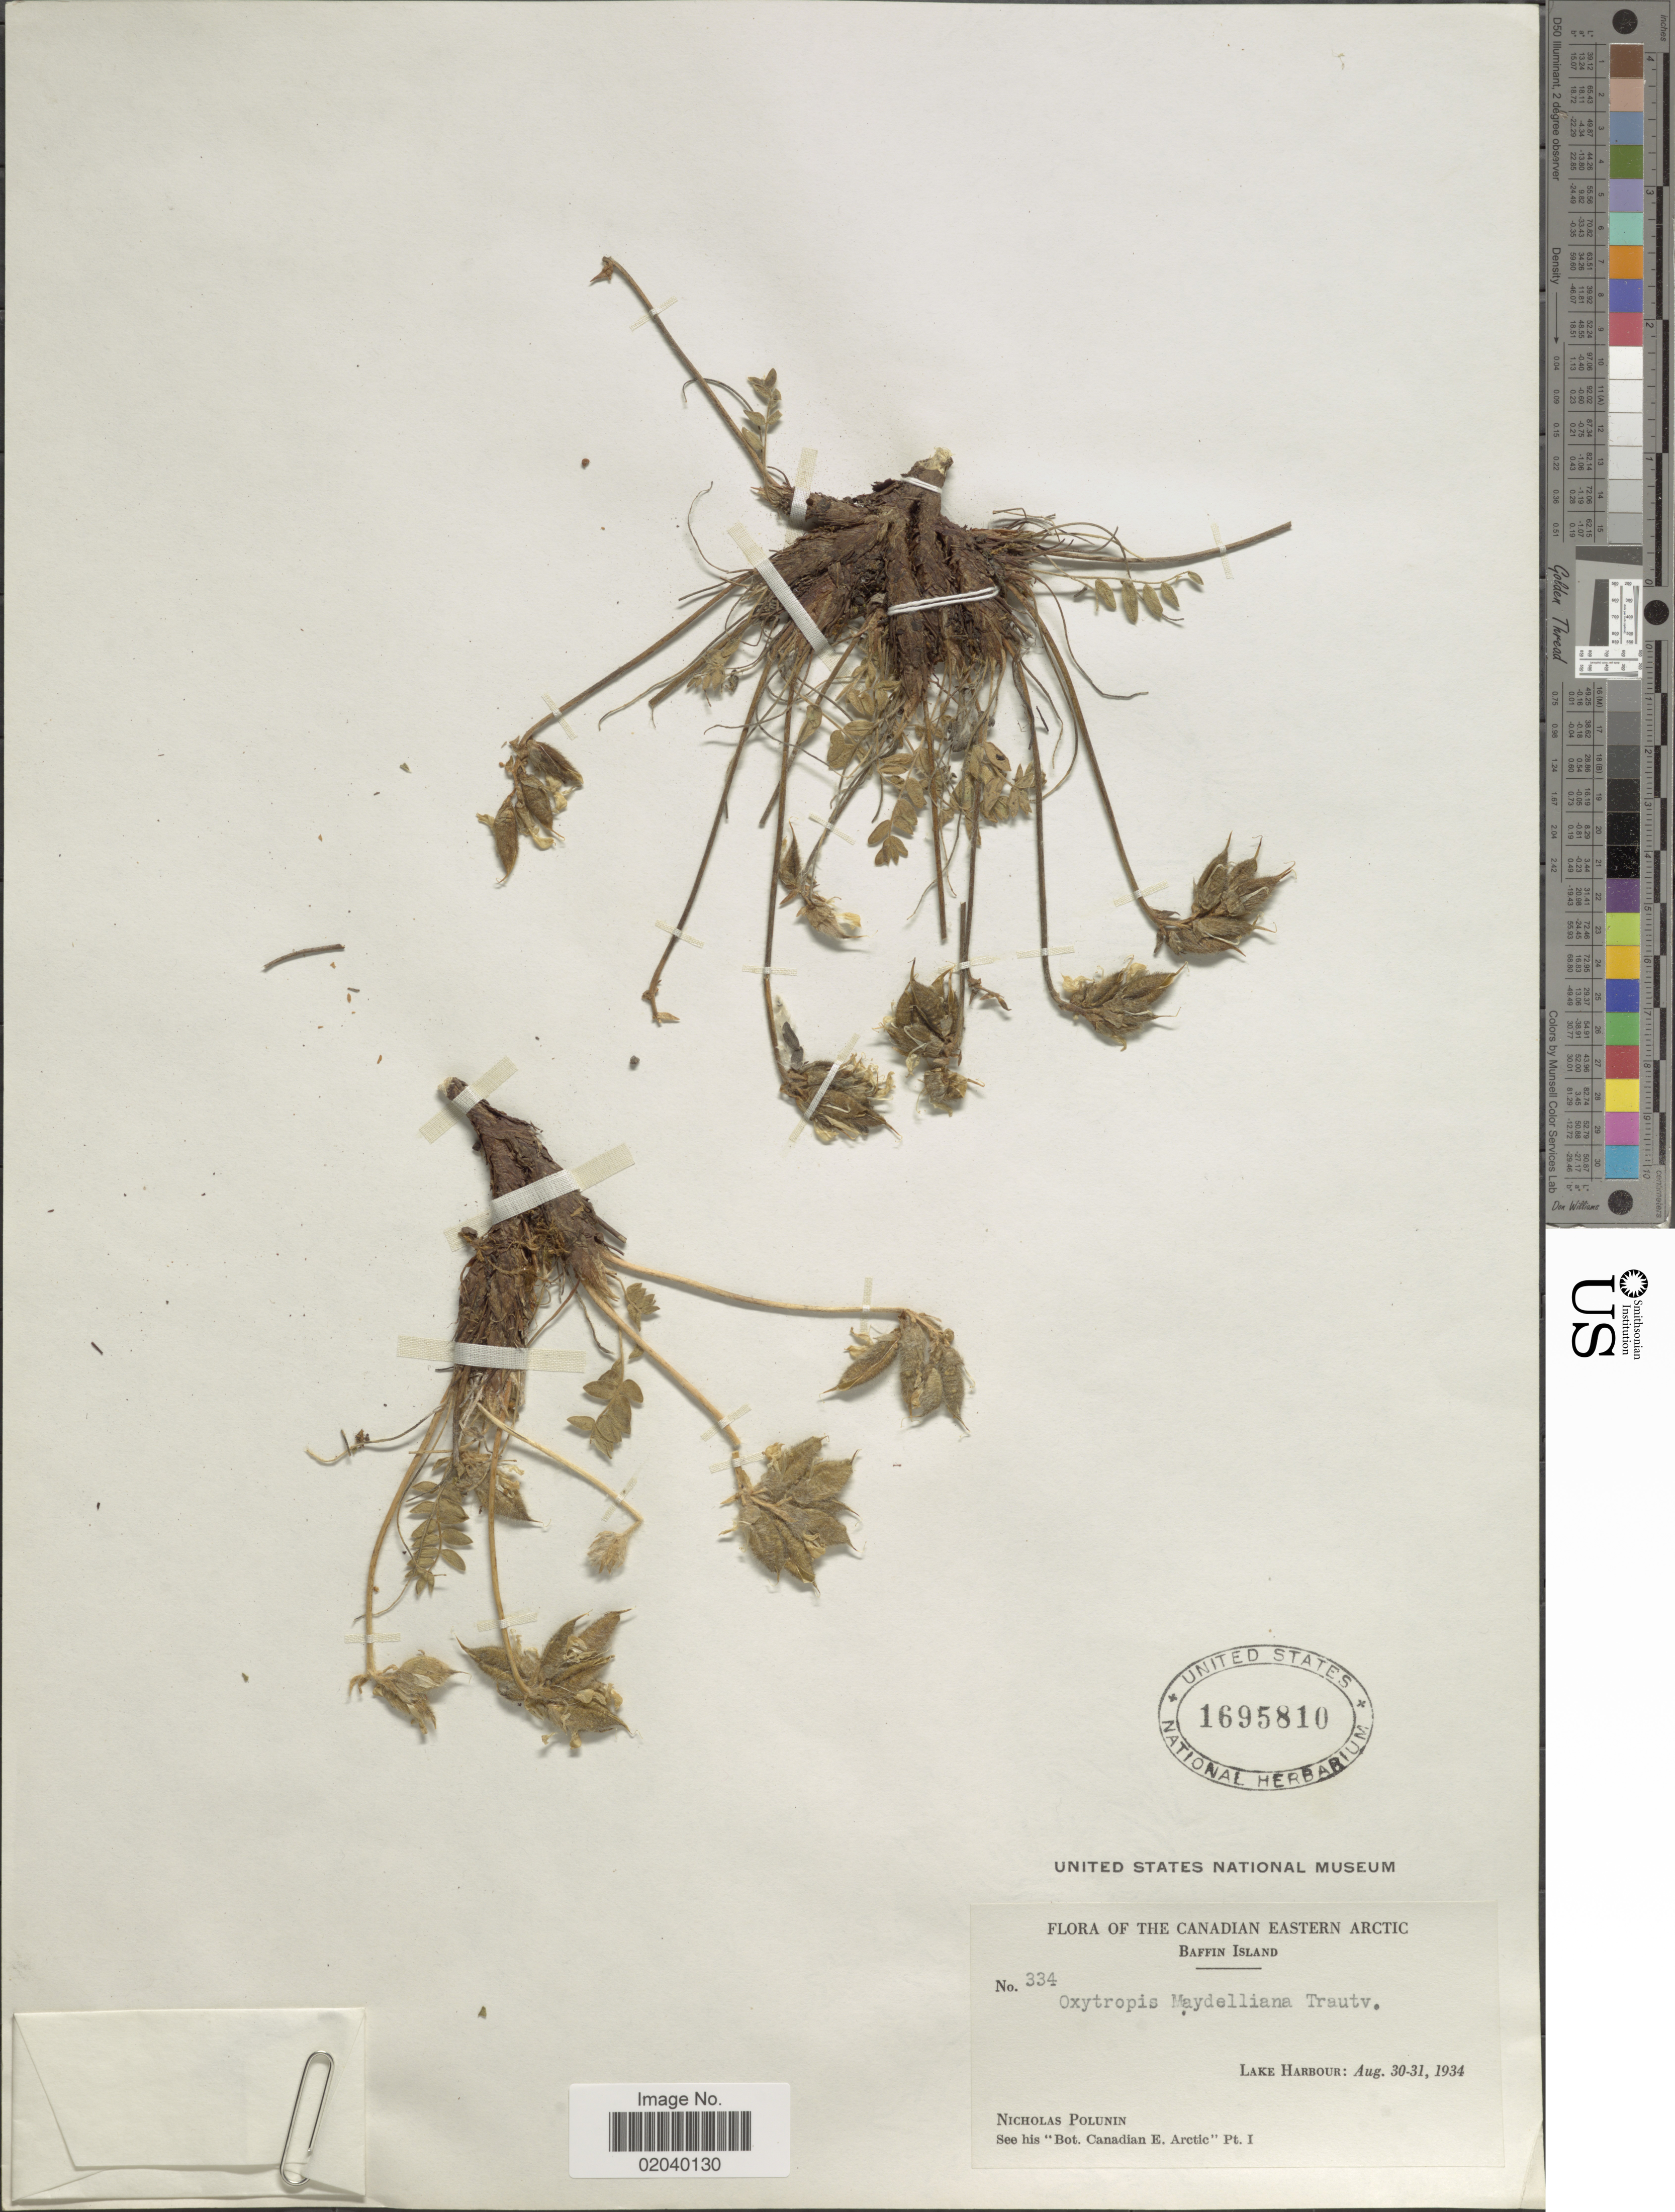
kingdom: Plantae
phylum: Tracheophyta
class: Magnoliopsida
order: Fabales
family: Fabaceae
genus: Oxytropis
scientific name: Oxytropis maydelliana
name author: Trautv.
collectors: N. V. Polunin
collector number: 334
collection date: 1934-08-30/1934-08-31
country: Canada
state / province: Nunavut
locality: The Canadian Eastern Arctic, Baffin Island, Lake Harbour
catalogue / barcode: US 1695810